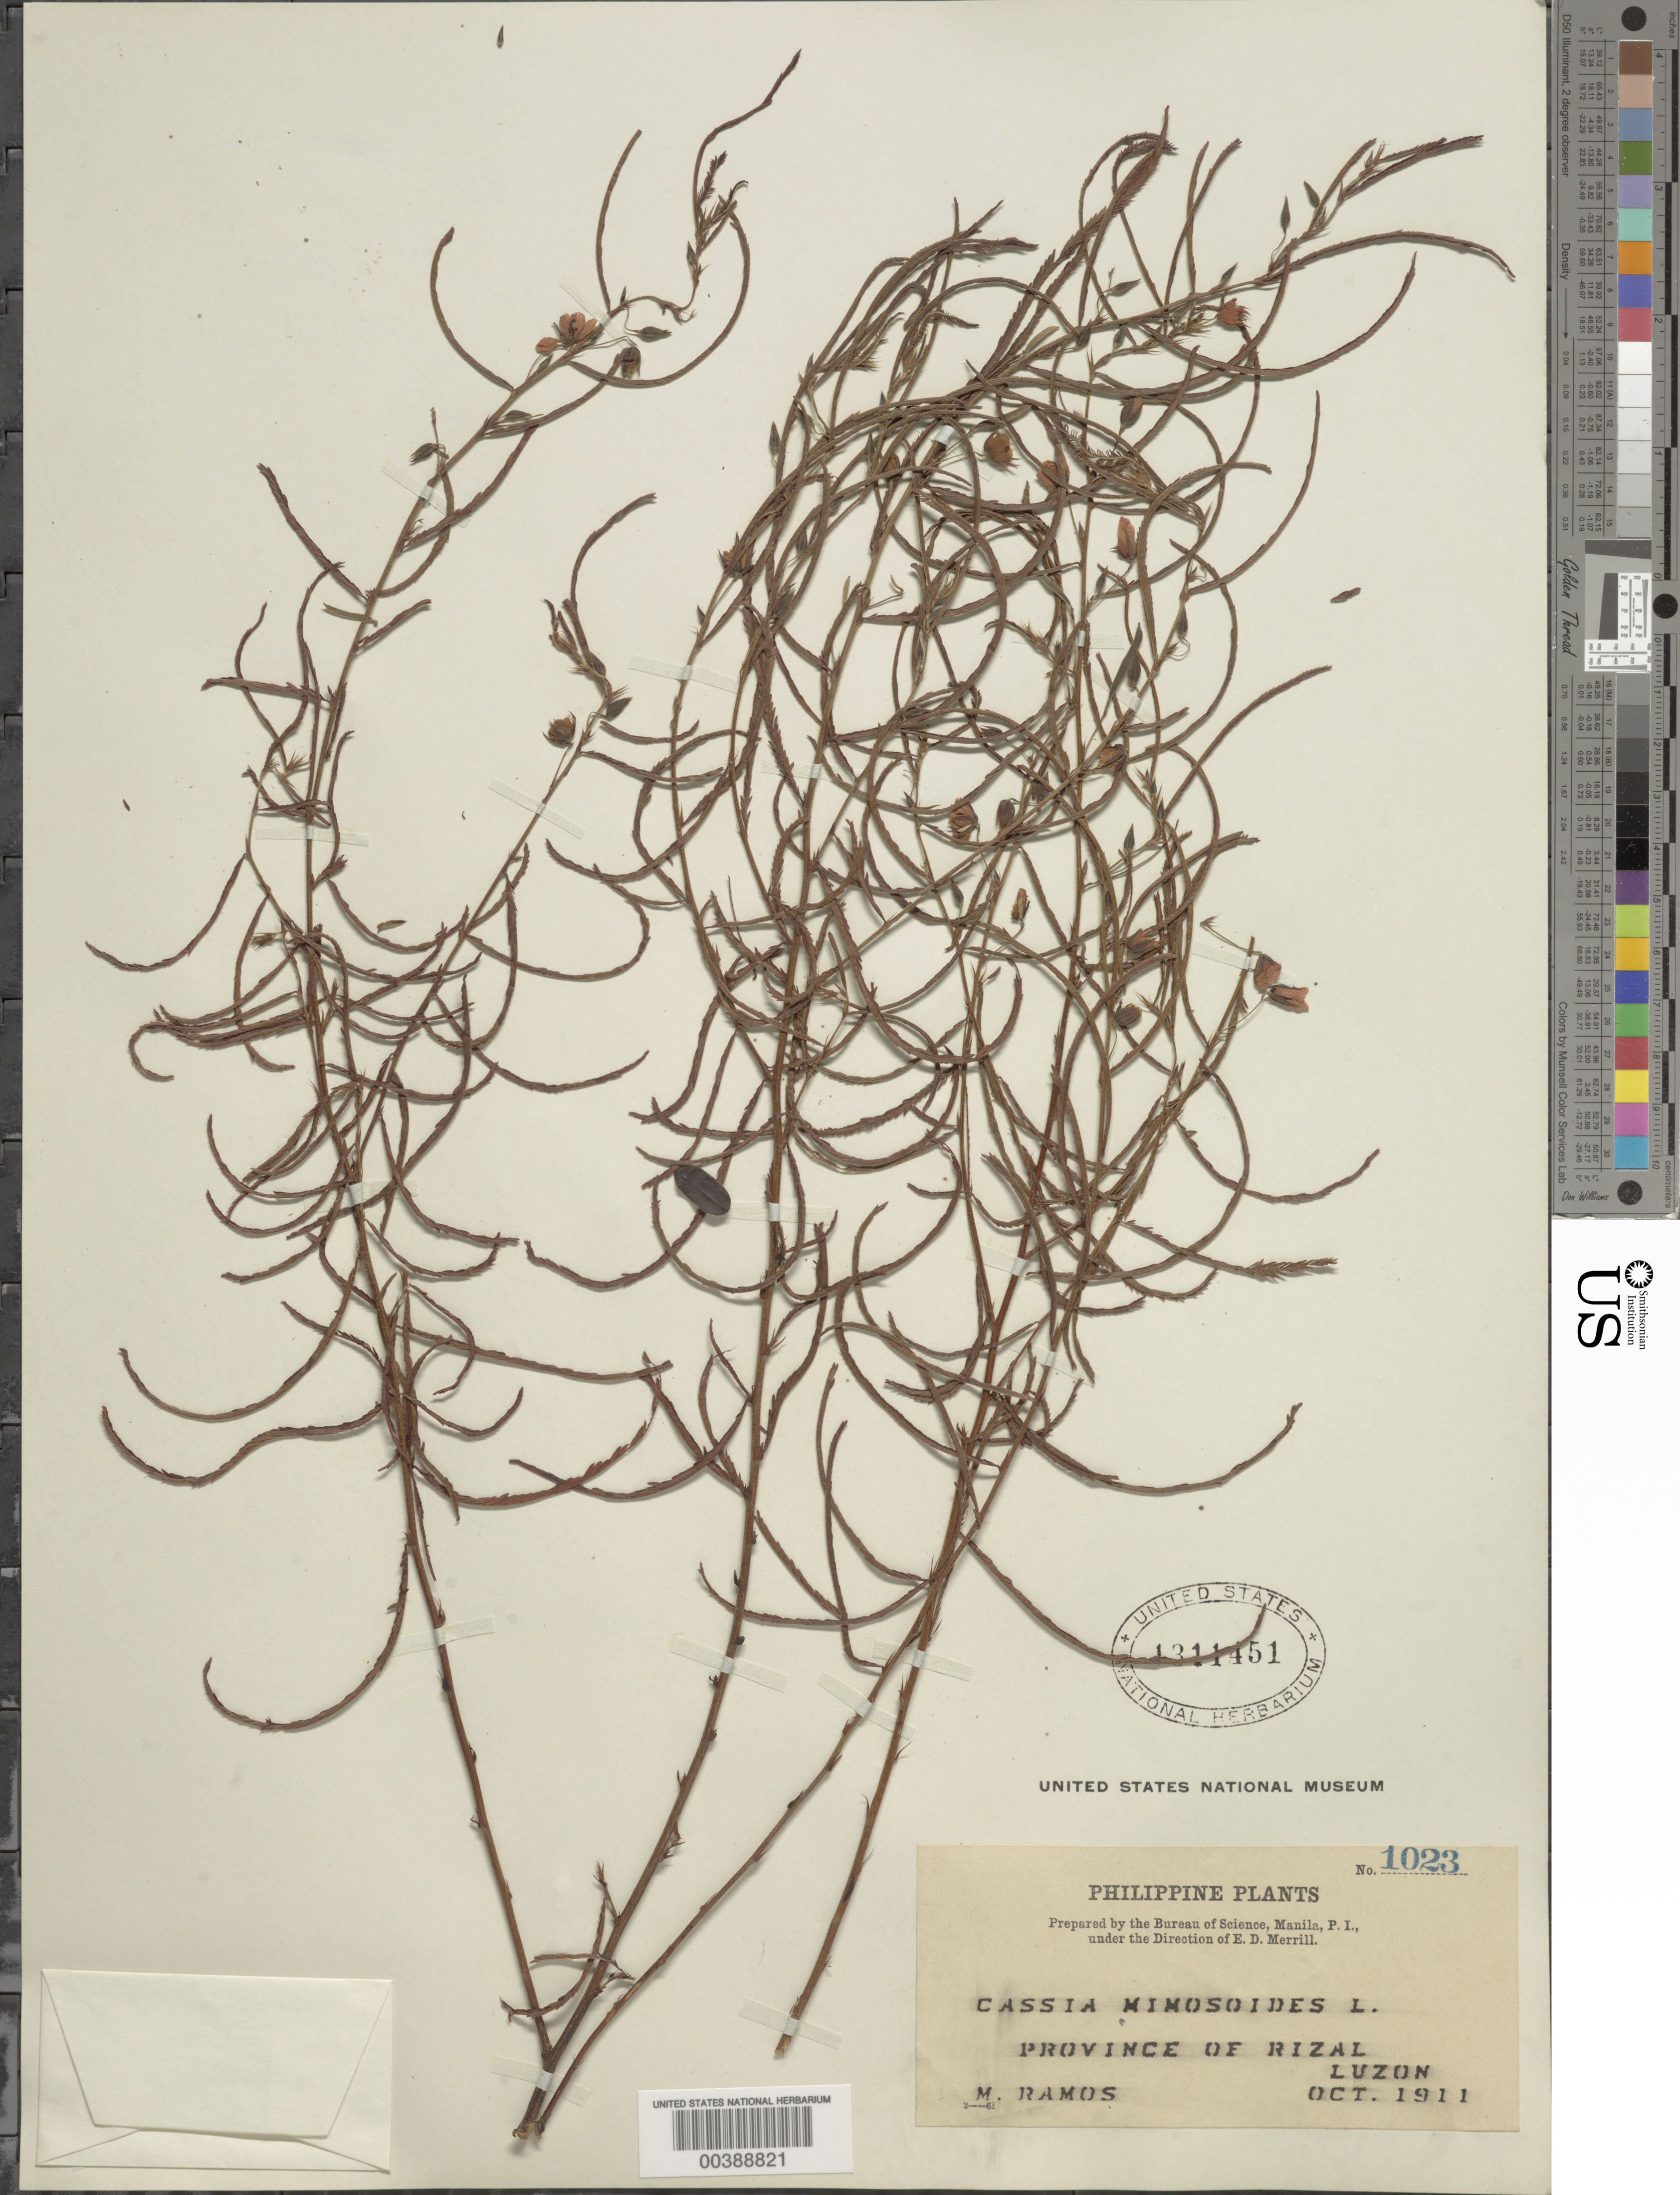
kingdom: Plantae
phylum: Tracheophyta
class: Magnoliopsida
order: Fabales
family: Fabaceae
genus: Chamaecrista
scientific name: Chamaecrista mimosoides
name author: (L.) Greene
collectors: M. Ramos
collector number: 1023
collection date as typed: Oct 1911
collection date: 1911-10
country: Philippines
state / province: Calabarzon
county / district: Rizal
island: Luzon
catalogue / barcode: US 1311451